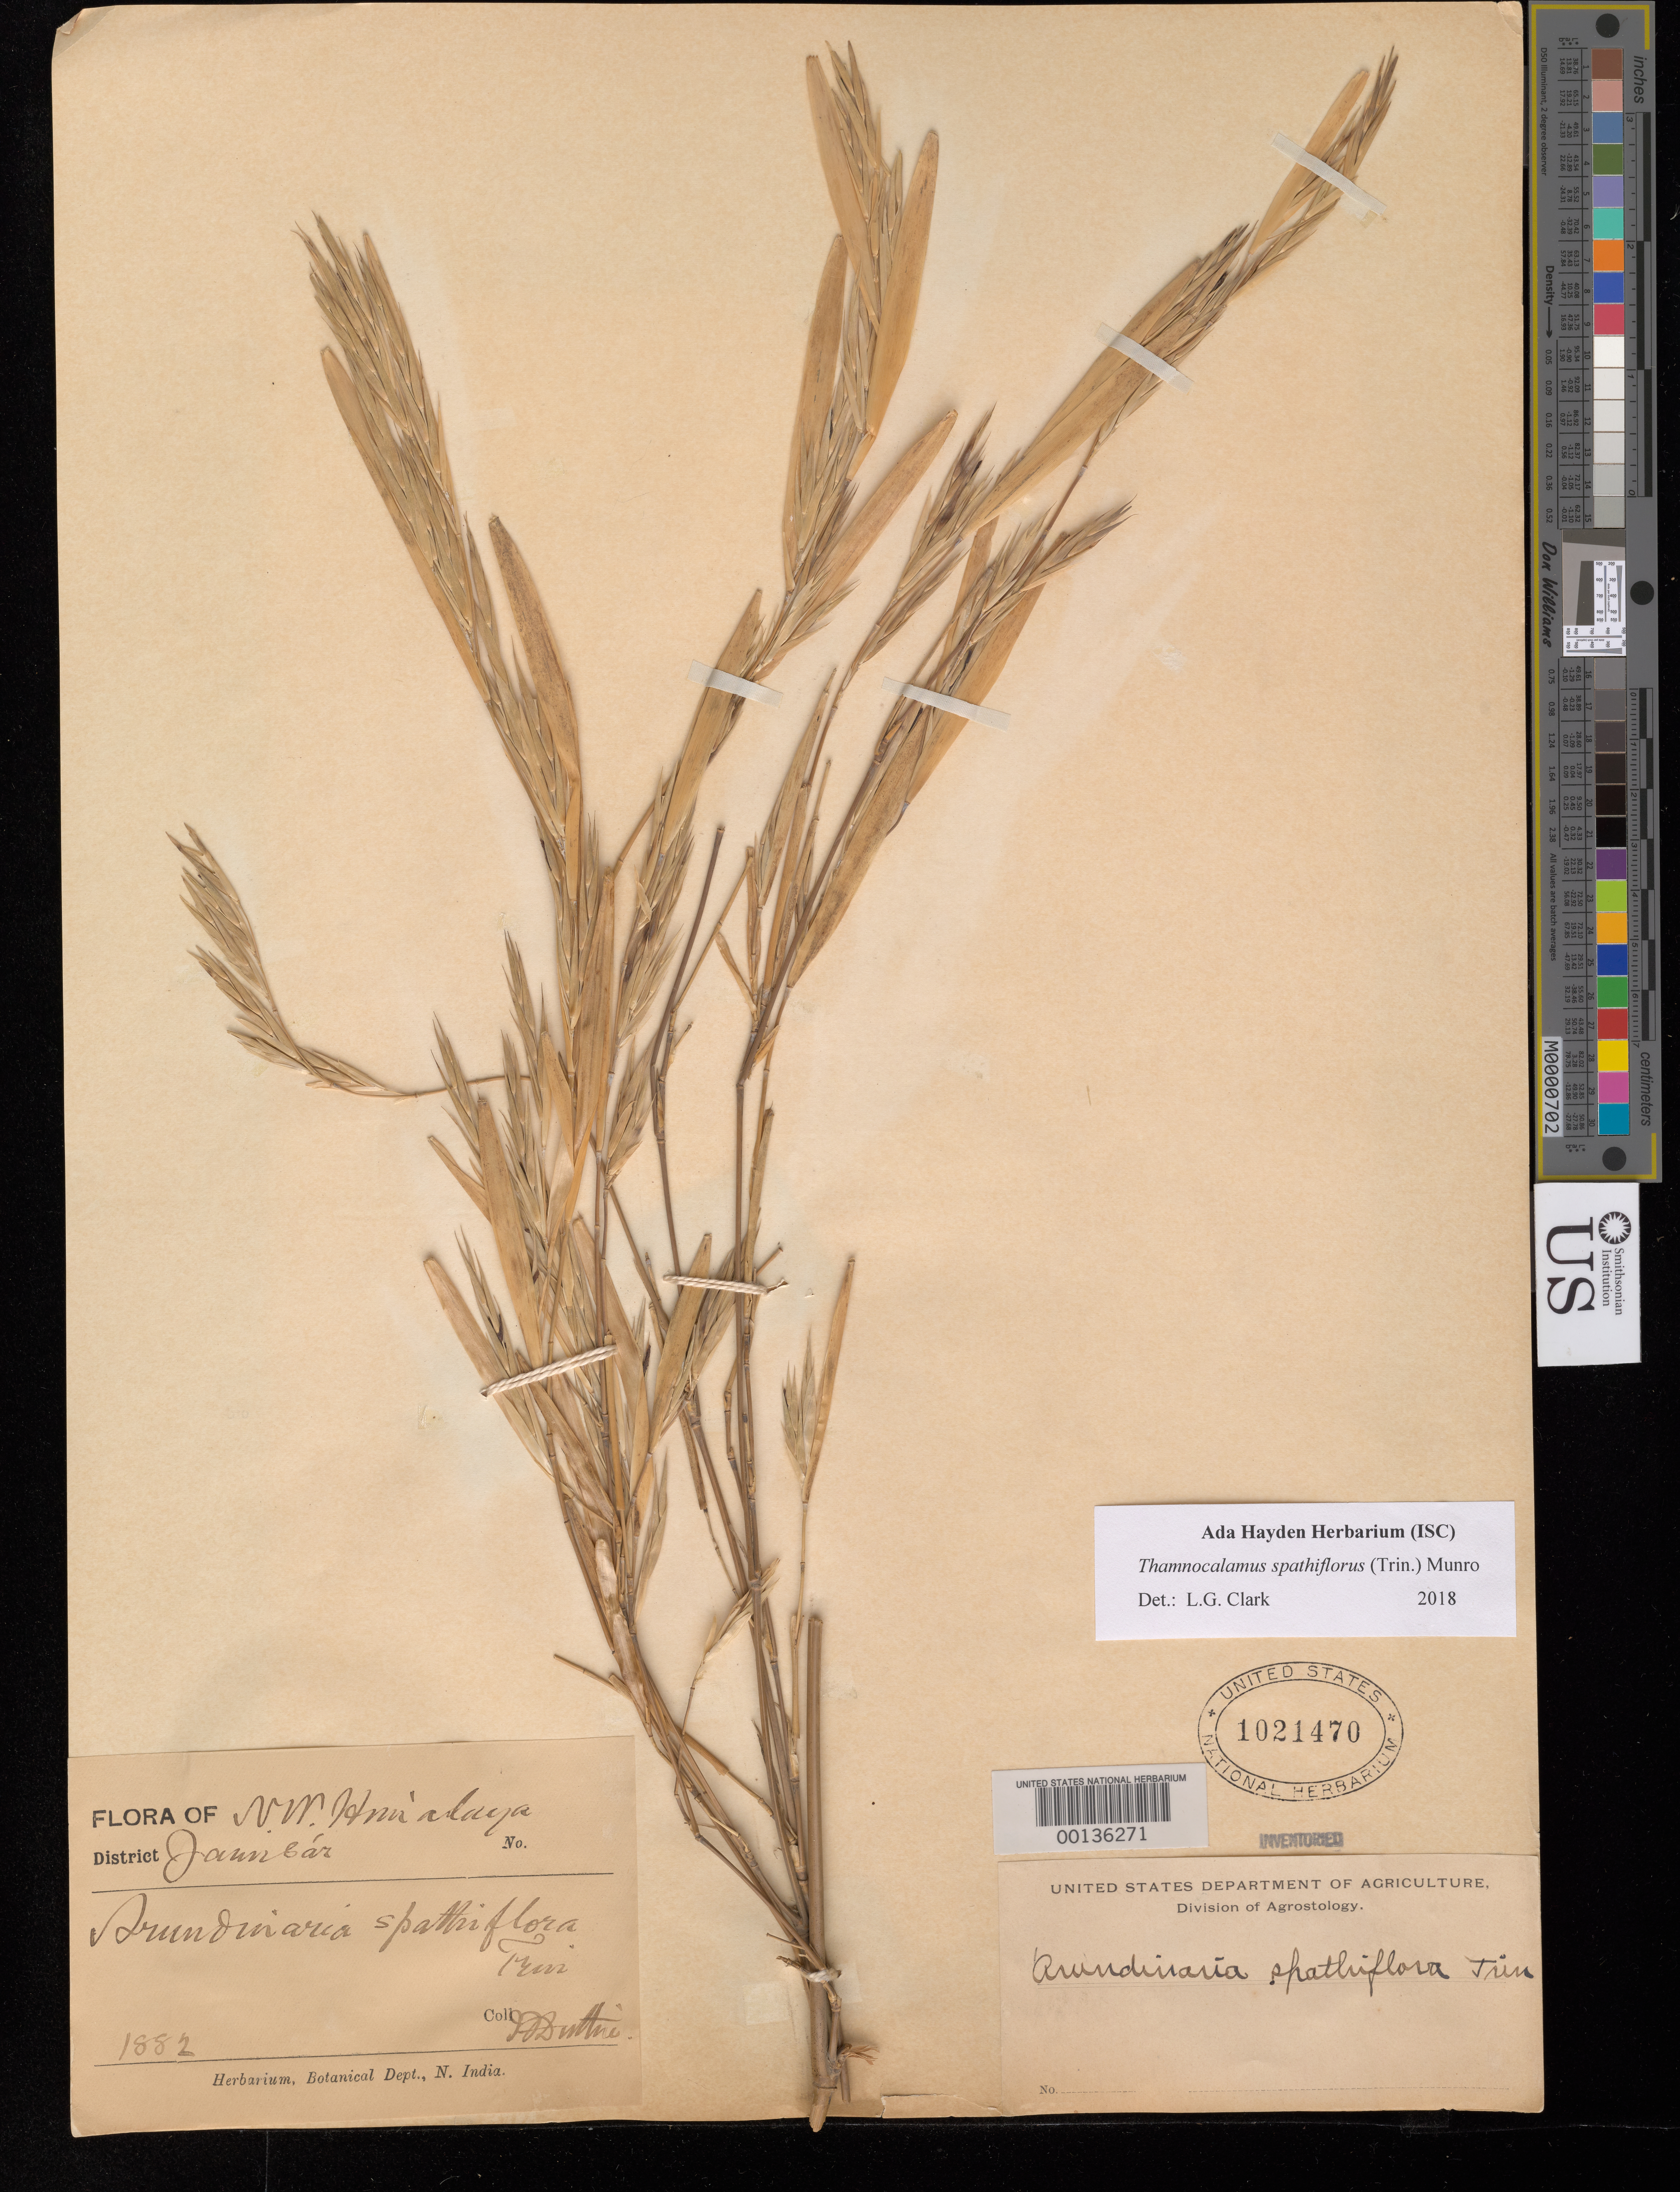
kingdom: Plantae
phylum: Tracheophyta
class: Liliopsida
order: Poales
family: Poaceae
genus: Thamnocalamus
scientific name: Thamnocalamus spathiflorus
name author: (Trin.) Munro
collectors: -. Suttne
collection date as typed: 1882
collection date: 1882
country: India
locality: Jambar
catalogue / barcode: US 1021470